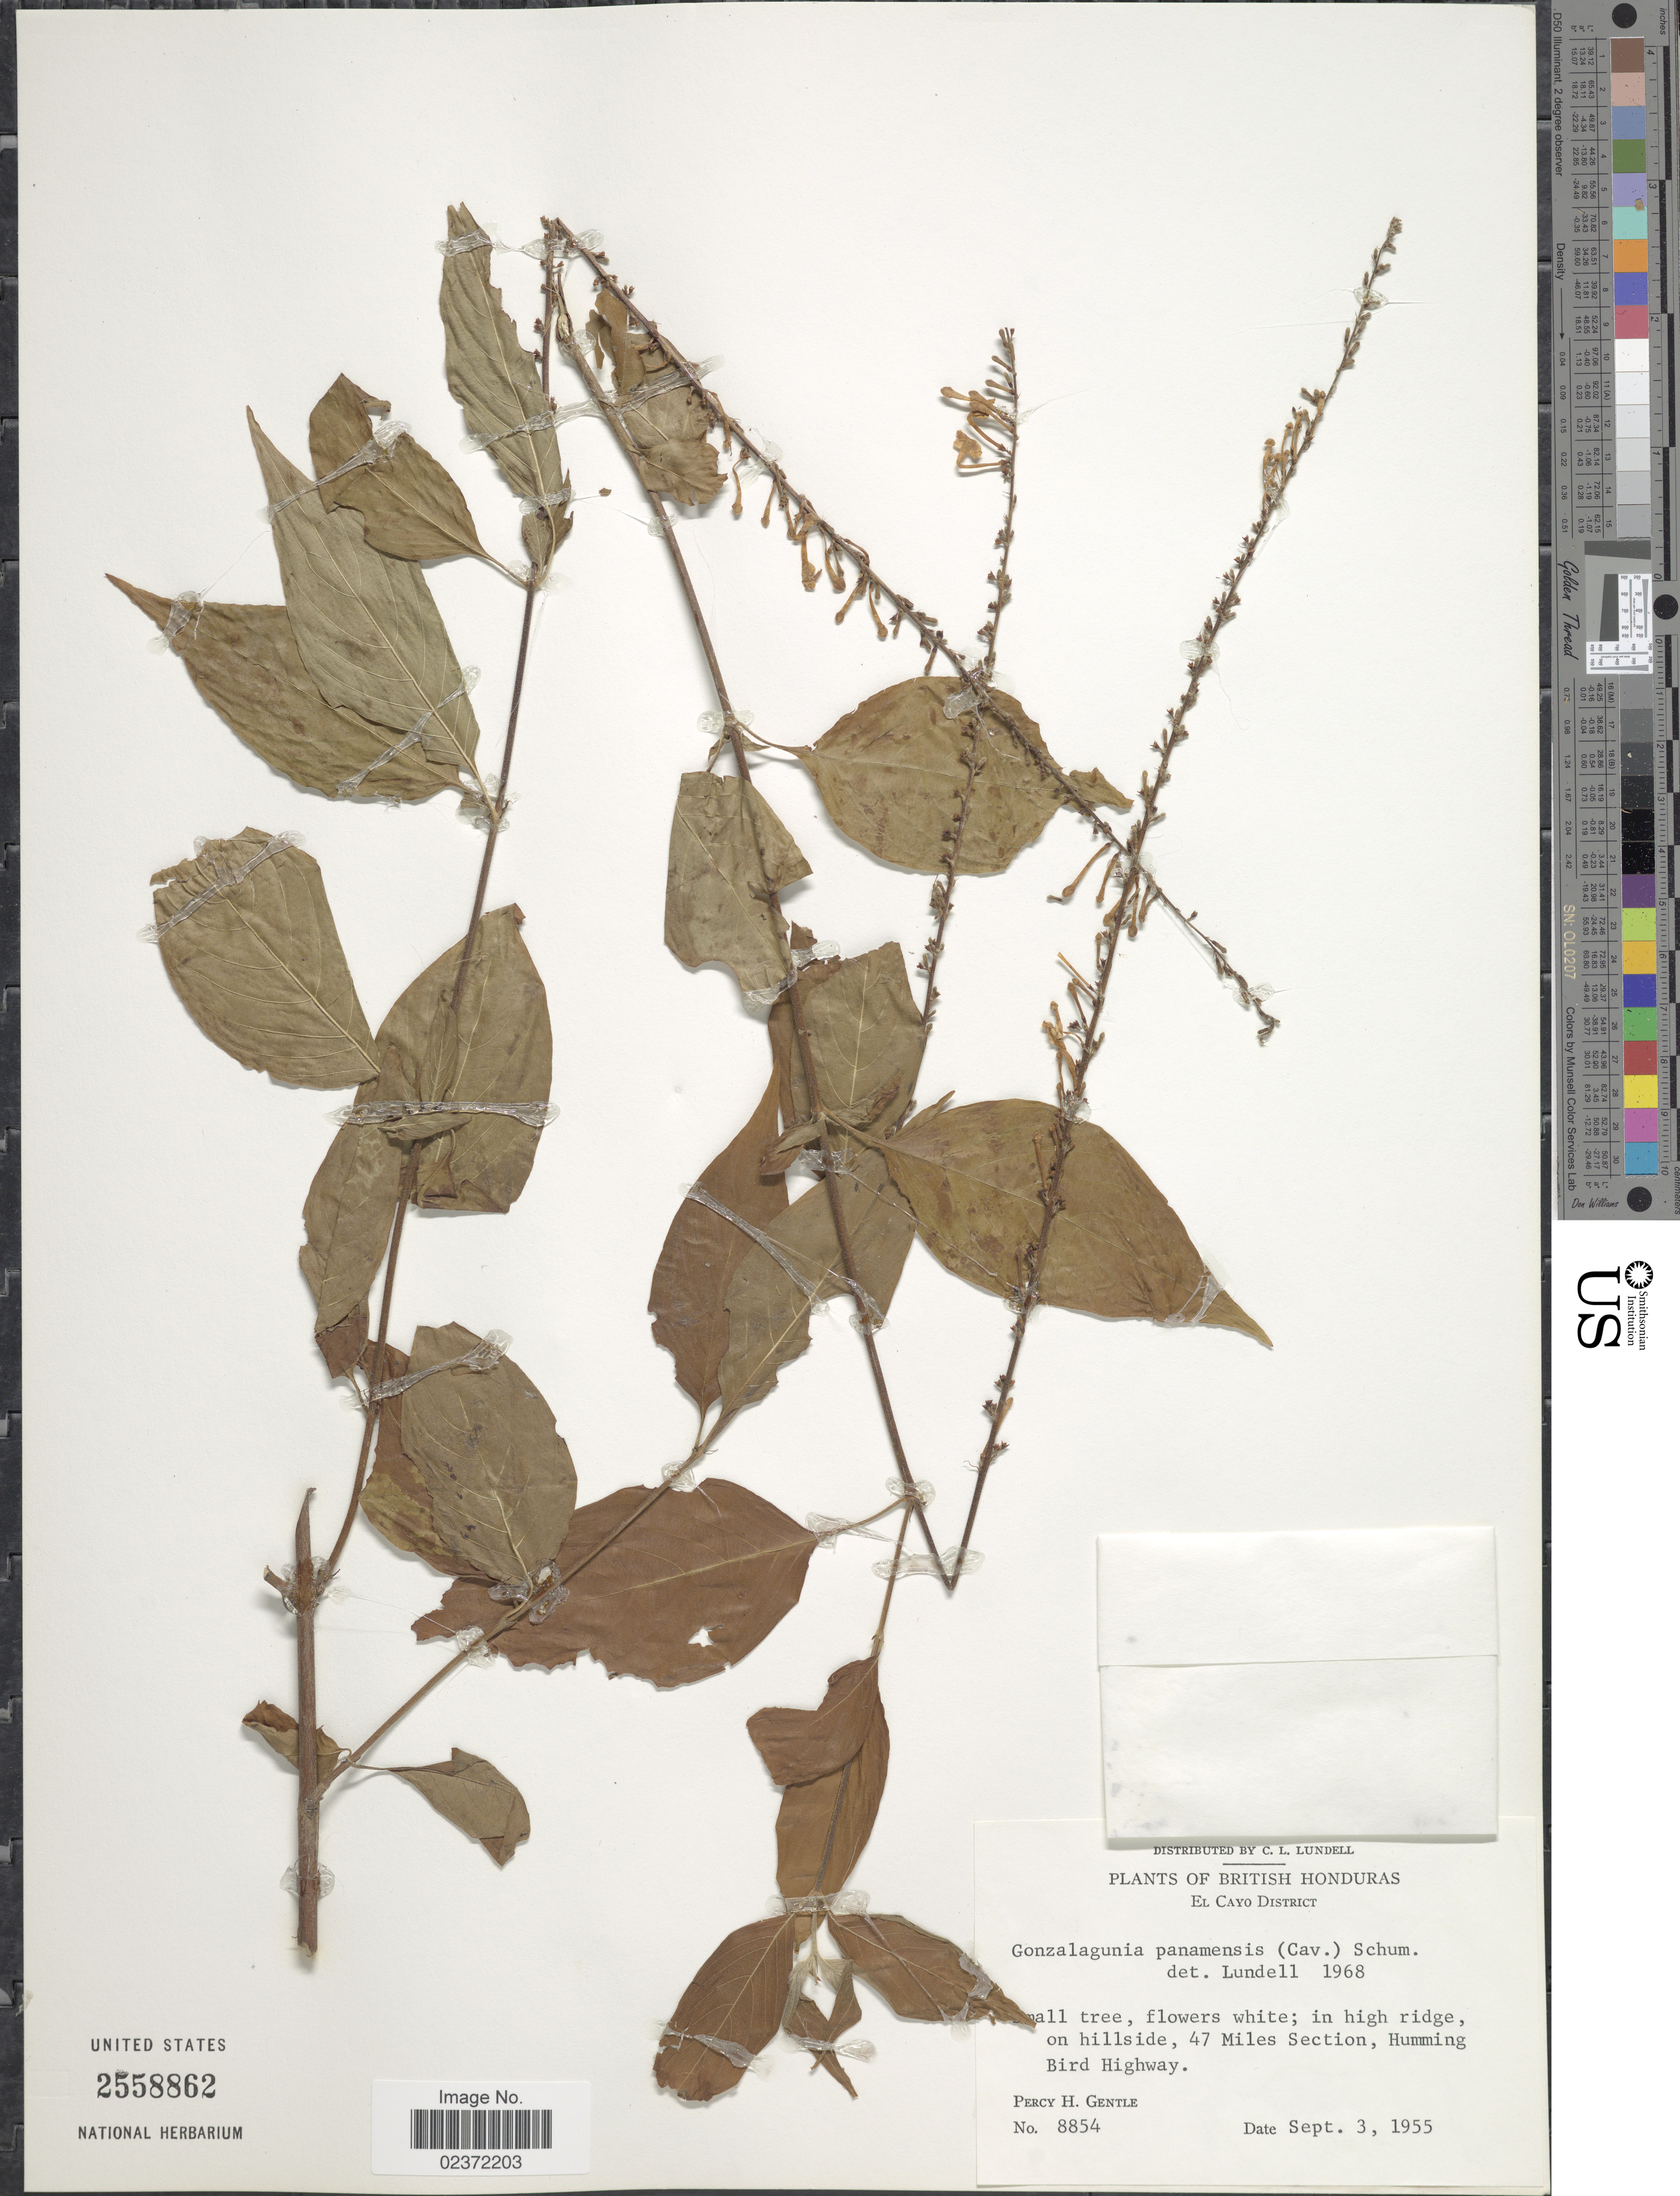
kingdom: Plantae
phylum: Tracheophyta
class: Magnoliopsida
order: Gentianales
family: Rubiaceae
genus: Gonzalagunia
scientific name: Gonzalagunia panamensis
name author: (Cav.) K. Schum.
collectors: P. H. Gentle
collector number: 8854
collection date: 1955-09-03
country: Belize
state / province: Cayo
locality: British Honduras, El Cayo District, in high ridge, on hillside, 47 Miles Section, Humming Bird Highway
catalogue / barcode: US 2558862